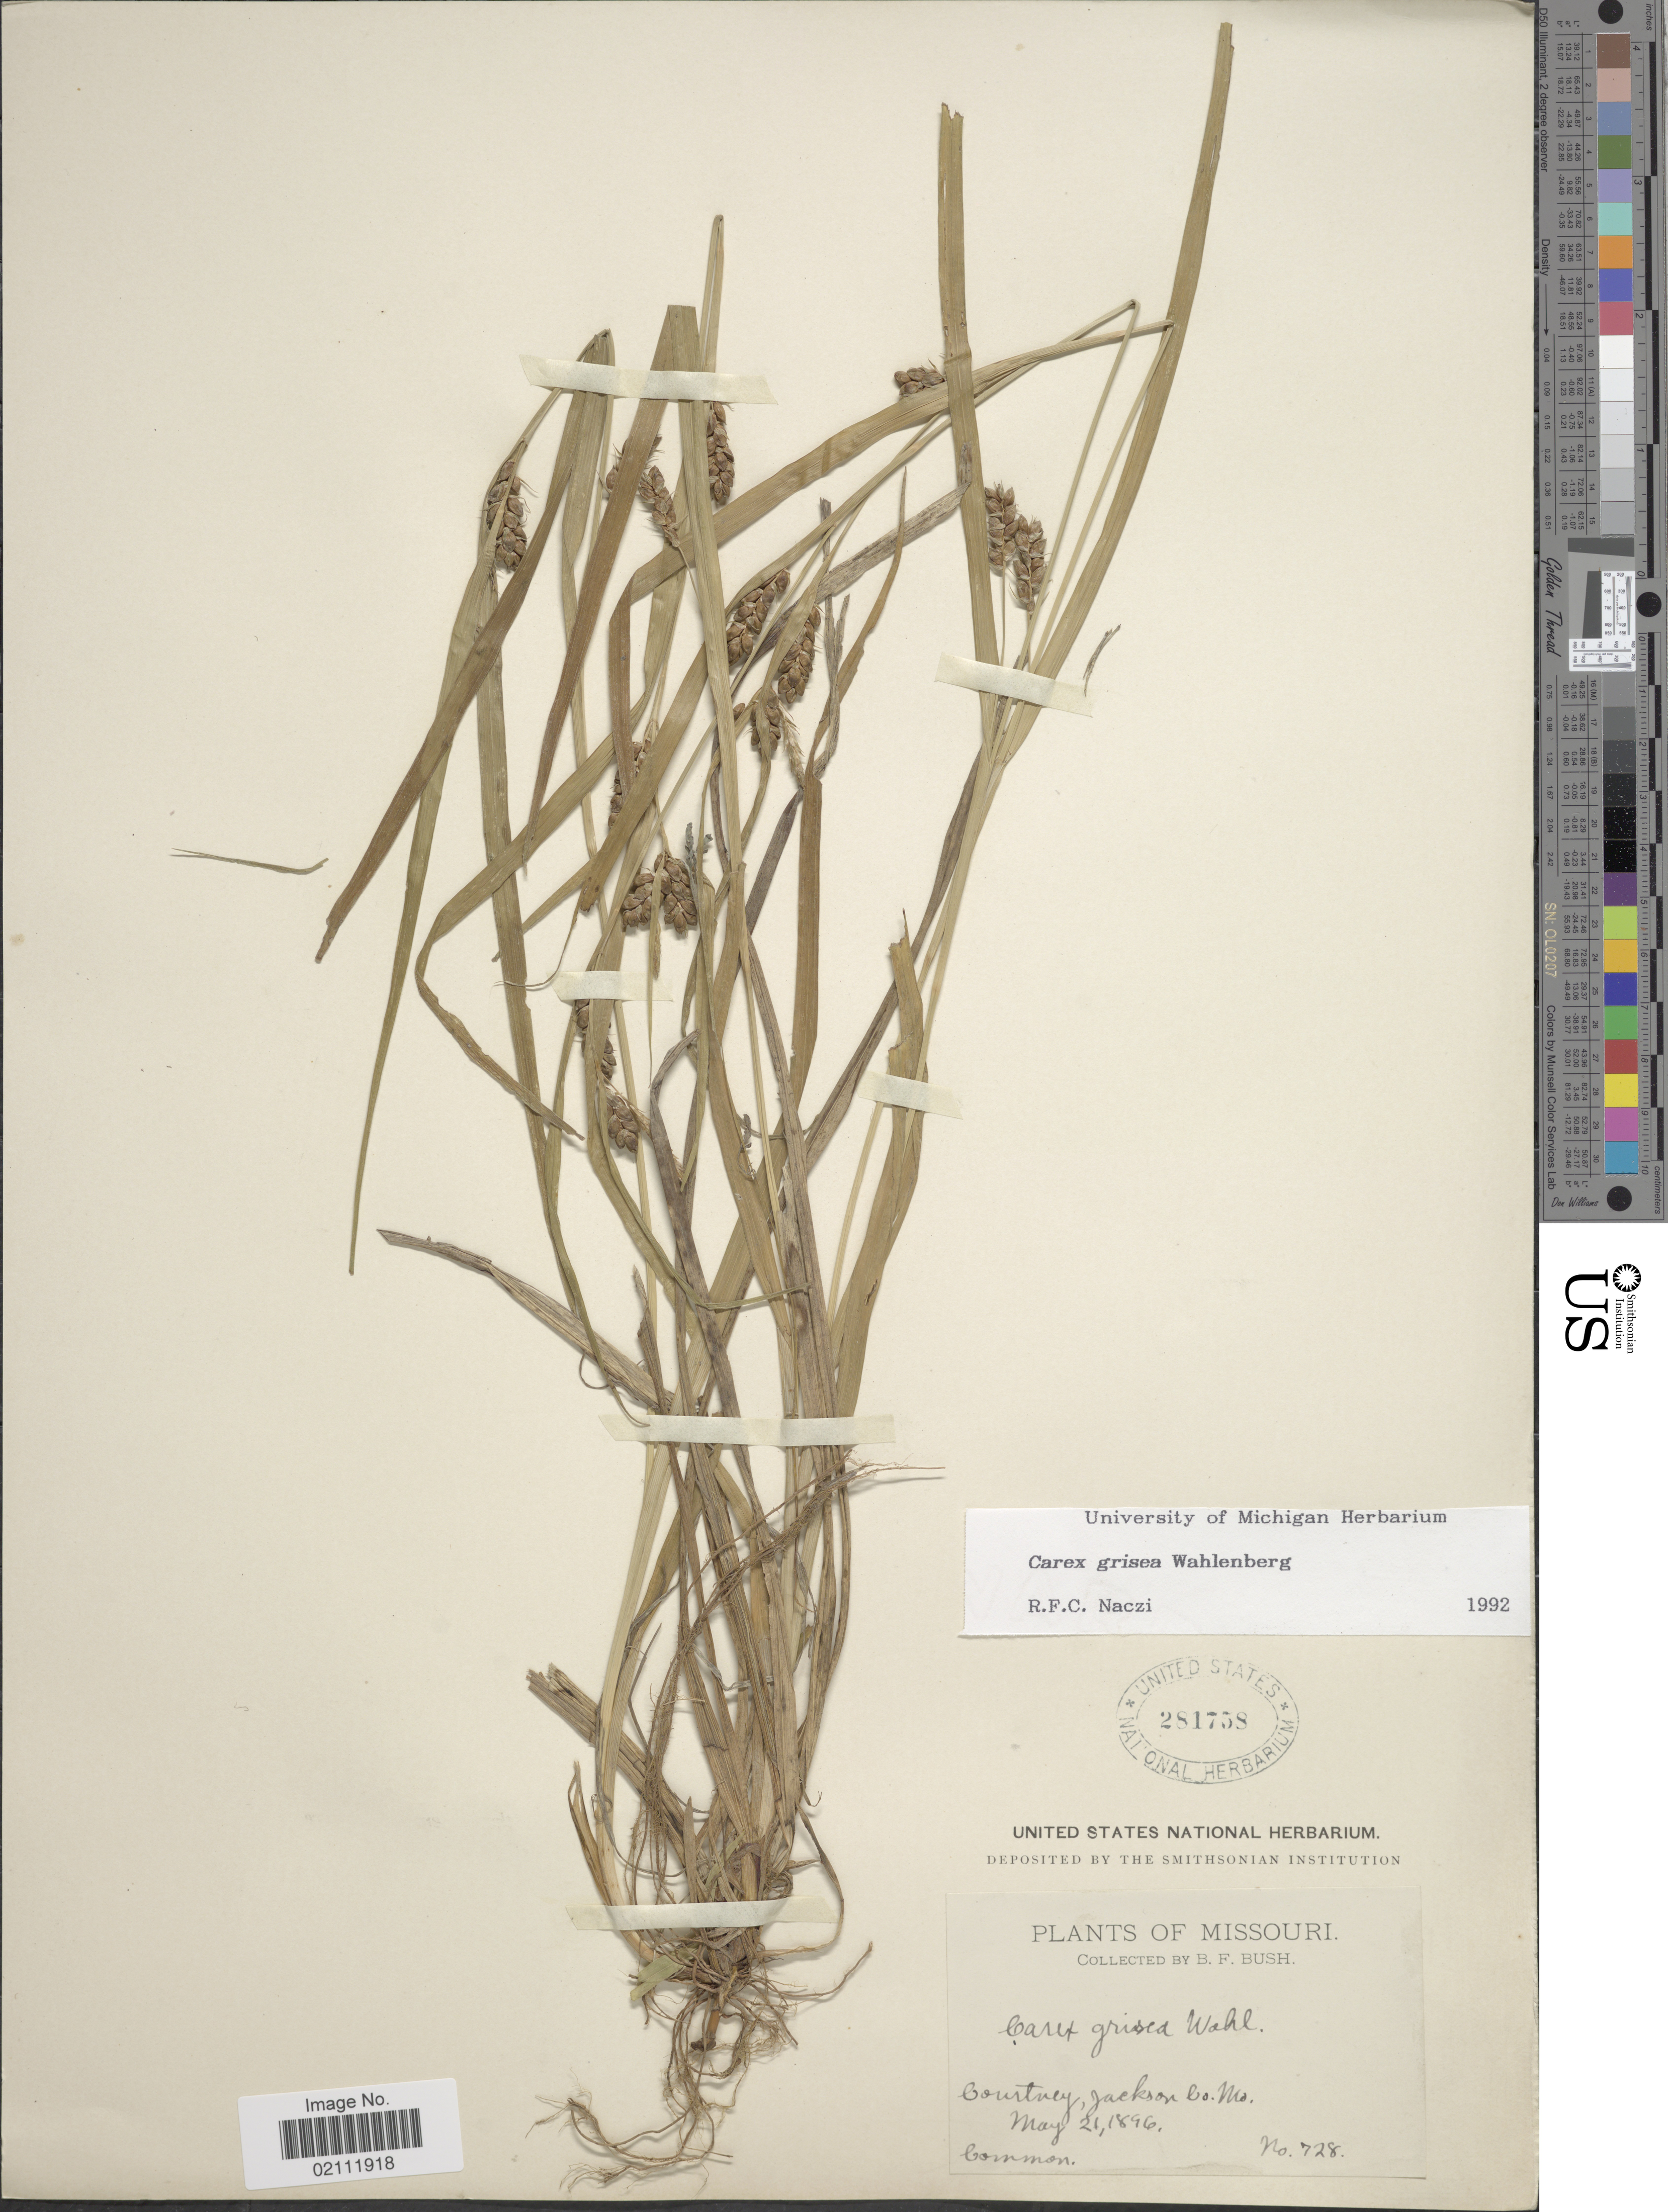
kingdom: Plantae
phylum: Tracheophyta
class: Liliopsida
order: Poales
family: Cyperaceae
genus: Carex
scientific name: Carex grisea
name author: Wahlenb.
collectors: B. F. Bush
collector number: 728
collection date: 1896-05-21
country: United States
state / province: Missouri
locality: Courtney, Jackson Co.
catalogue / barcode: US 281758